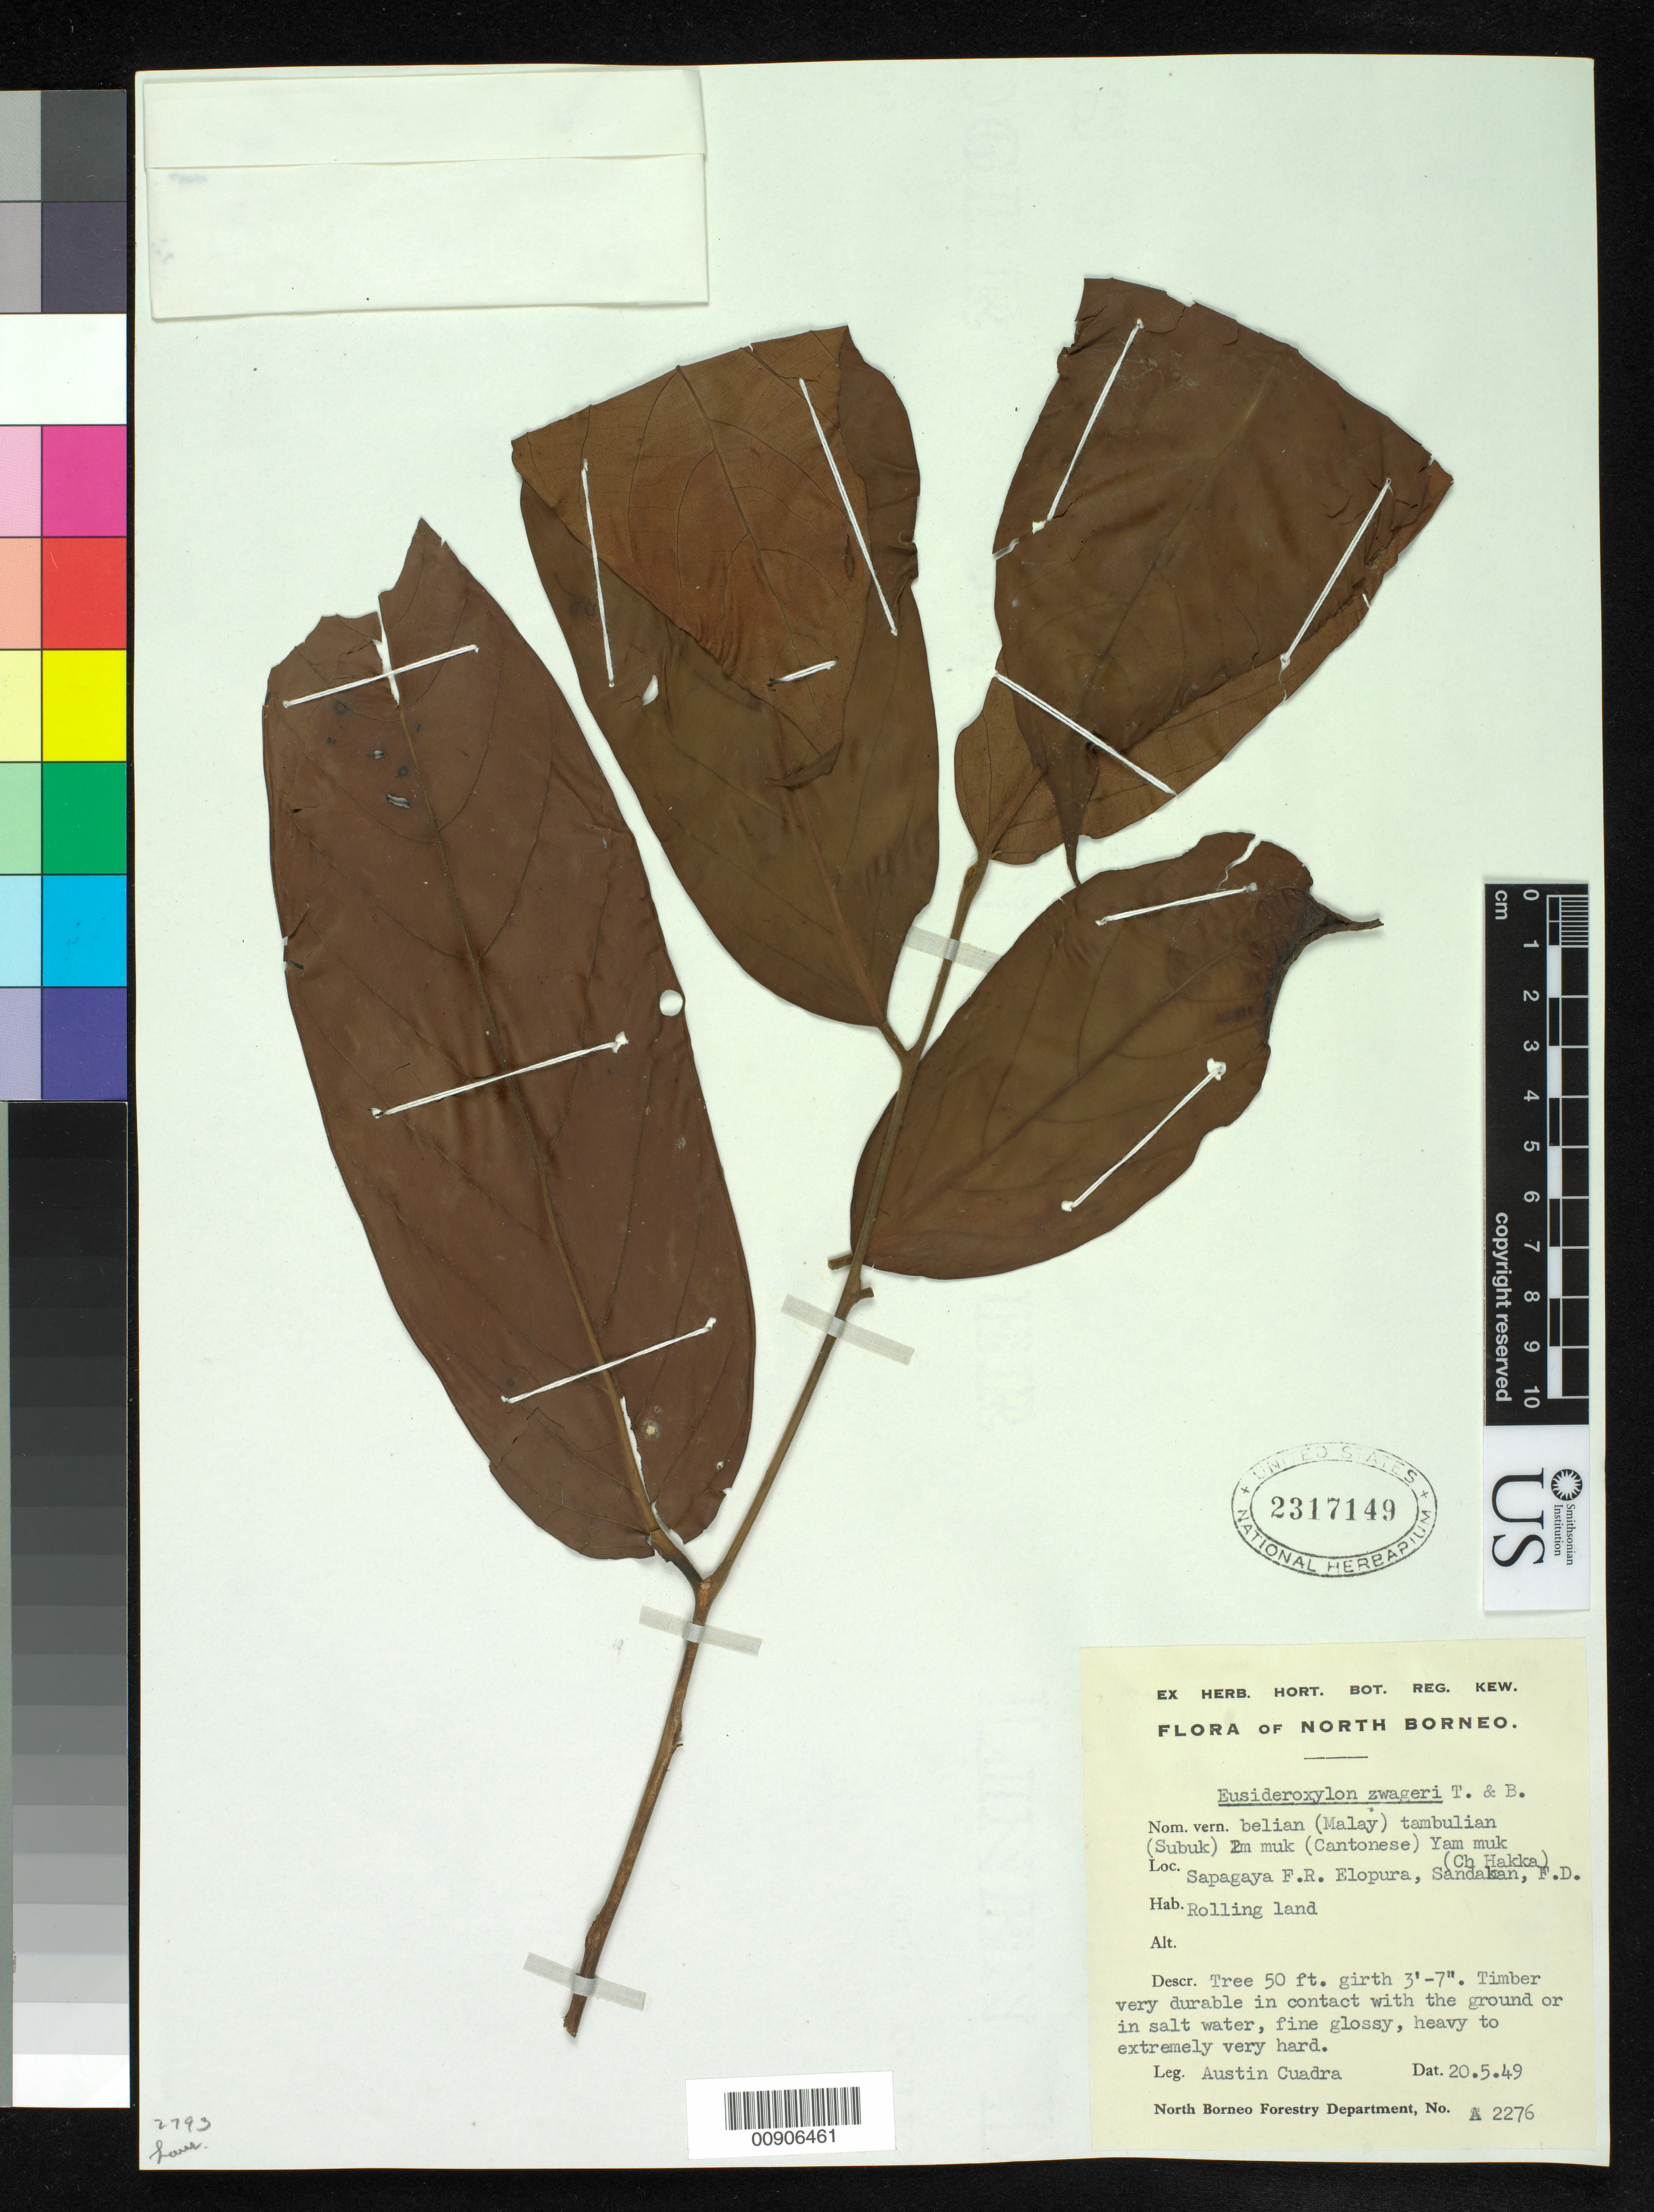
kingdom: Plantae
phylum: Tracheophyta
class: Magnoliopsida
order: Laurales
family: Lauraceae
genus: Eusideroxylon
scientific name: Eusideroxylon zwageri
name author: Teysm. & Binn.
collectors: A. Cuadra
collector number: A 2276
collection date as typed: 20 May 1949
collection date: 1949-05-20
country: Indonesia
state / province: Kalimantan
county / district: Kalimantan Barat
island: Borneo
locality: Sapagaya F.R. Elopura, Sandakan, F.D.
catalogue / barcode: US 2317149